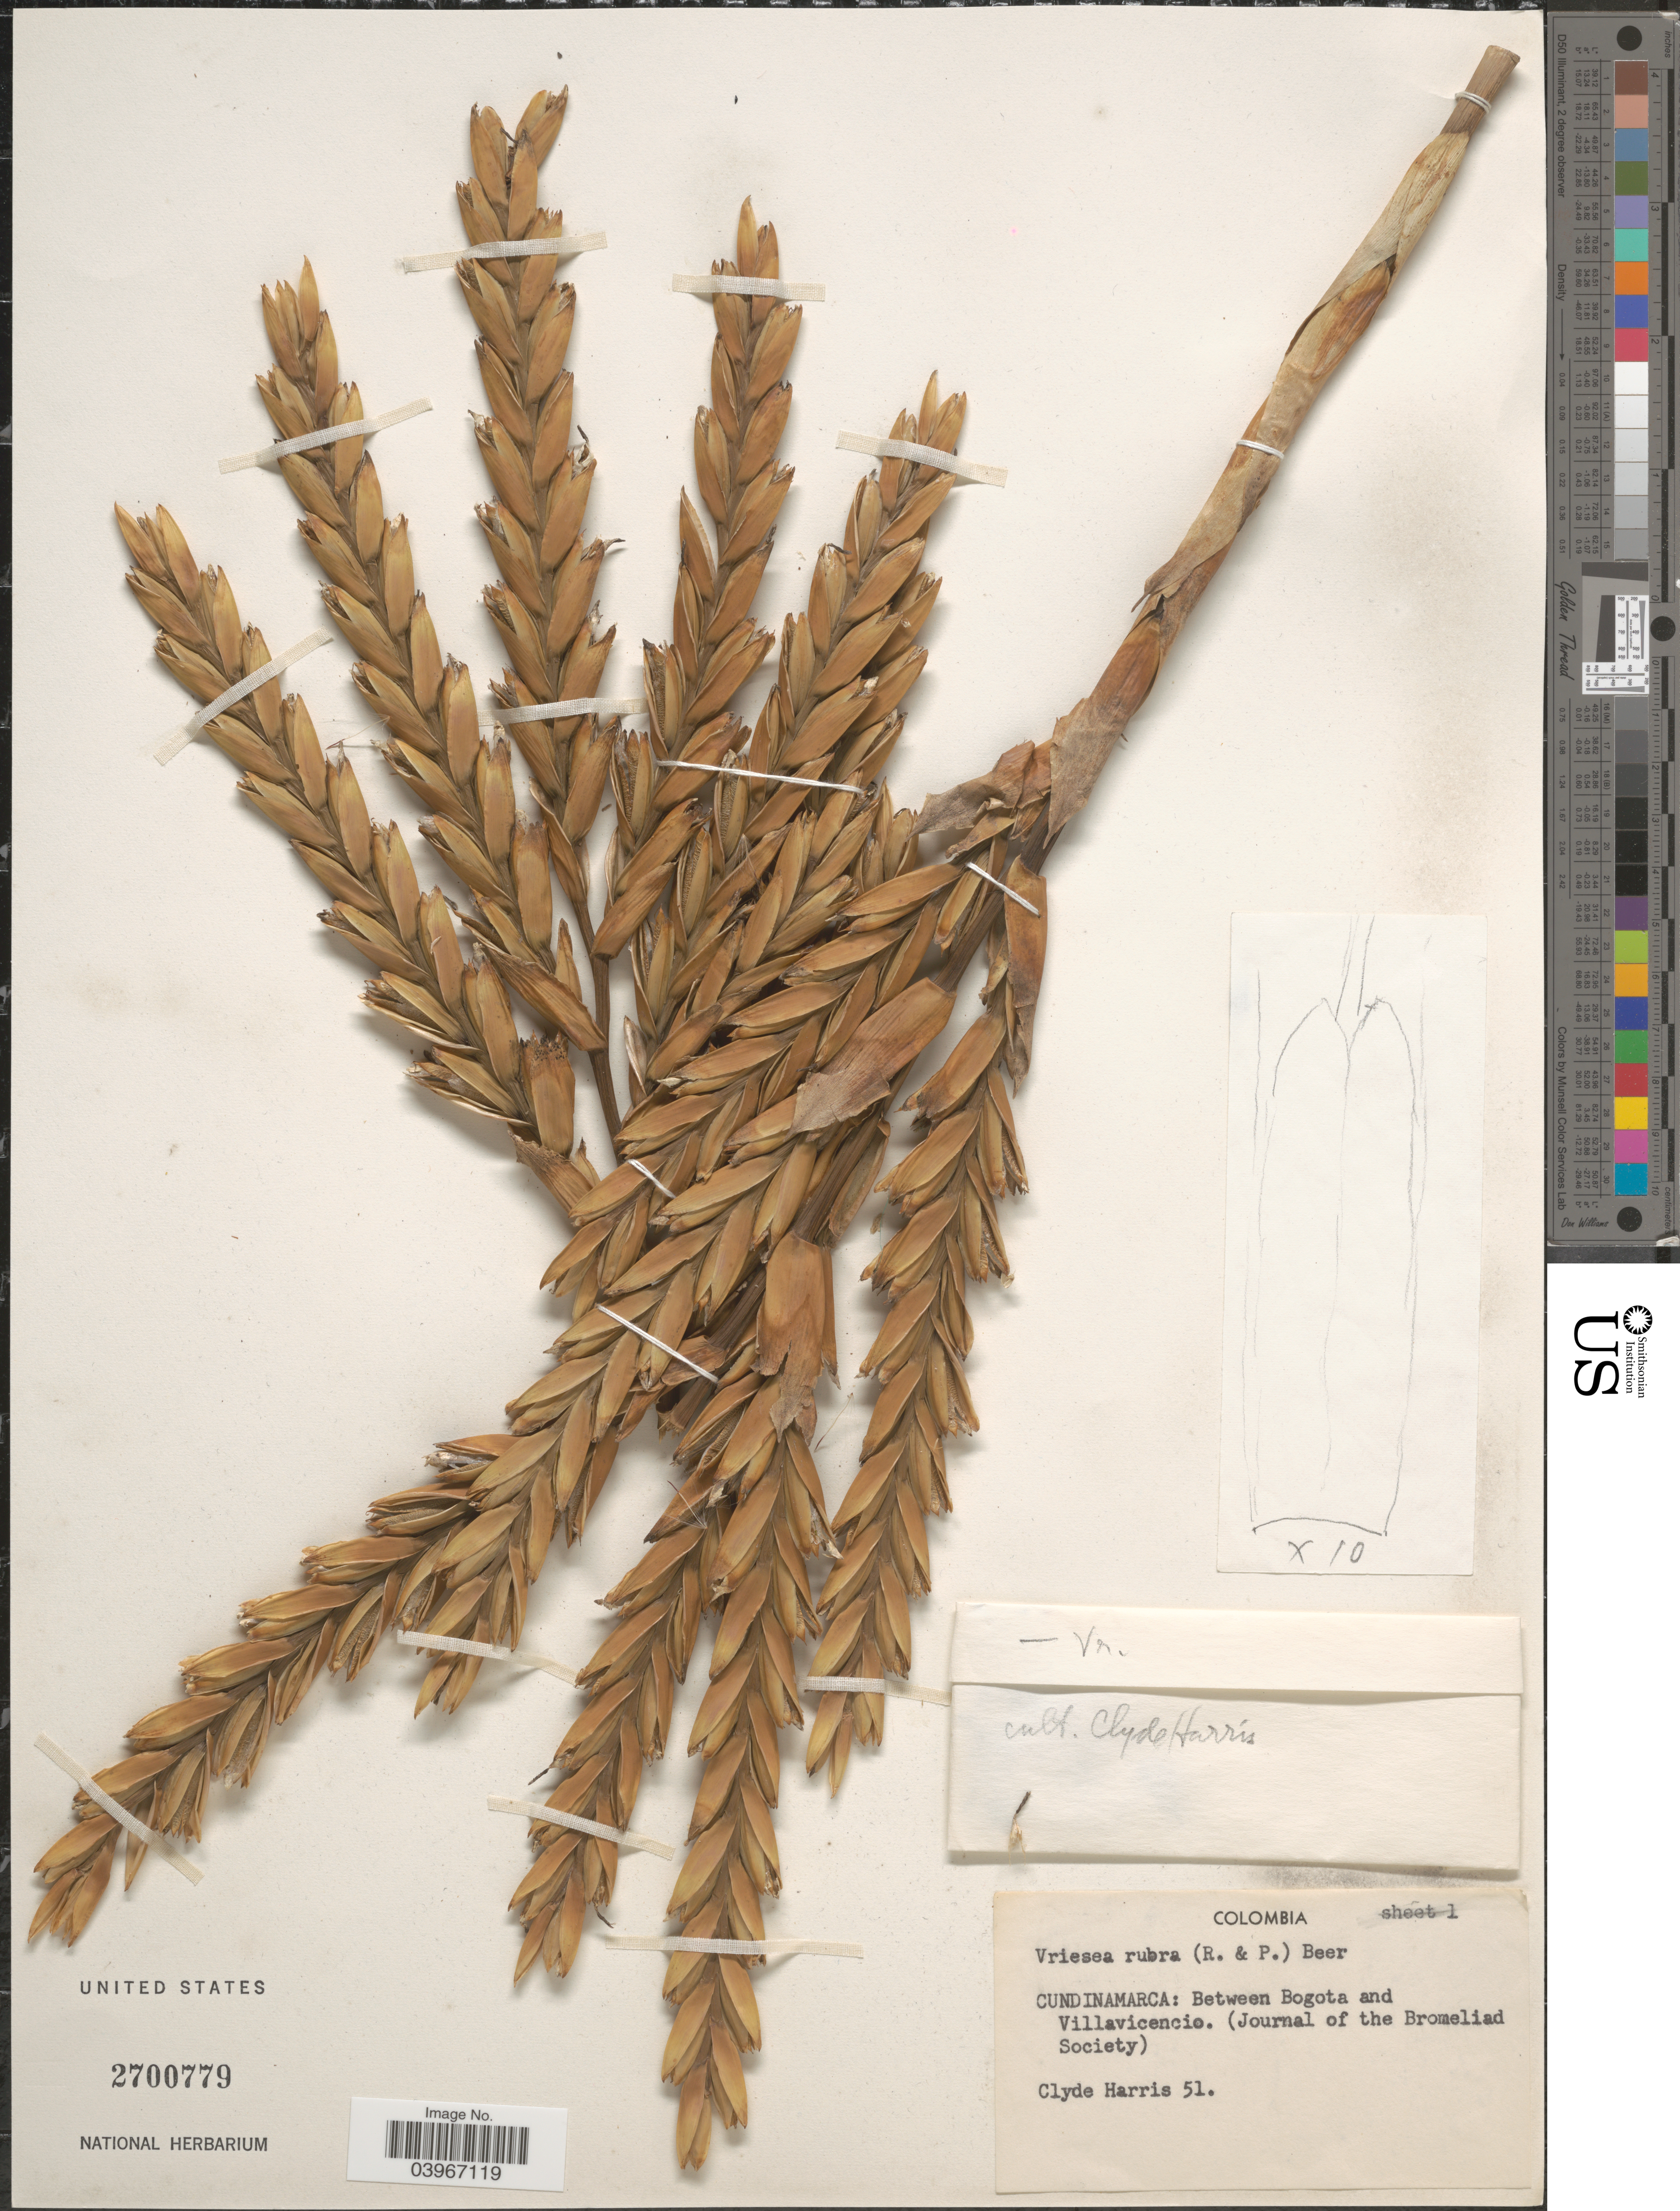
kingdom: Plantae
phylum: Tracheophyta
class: Liliopsida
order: Poales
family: Bromeliaceae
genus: Vriesea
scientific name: Vriesea rubra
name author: (Ruiz & Pav.) Beer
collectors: C. Harris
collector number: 51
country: Colombia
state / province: Cundinamarca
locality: Between Bogota and Villavicencio.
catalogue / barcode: US 2700779